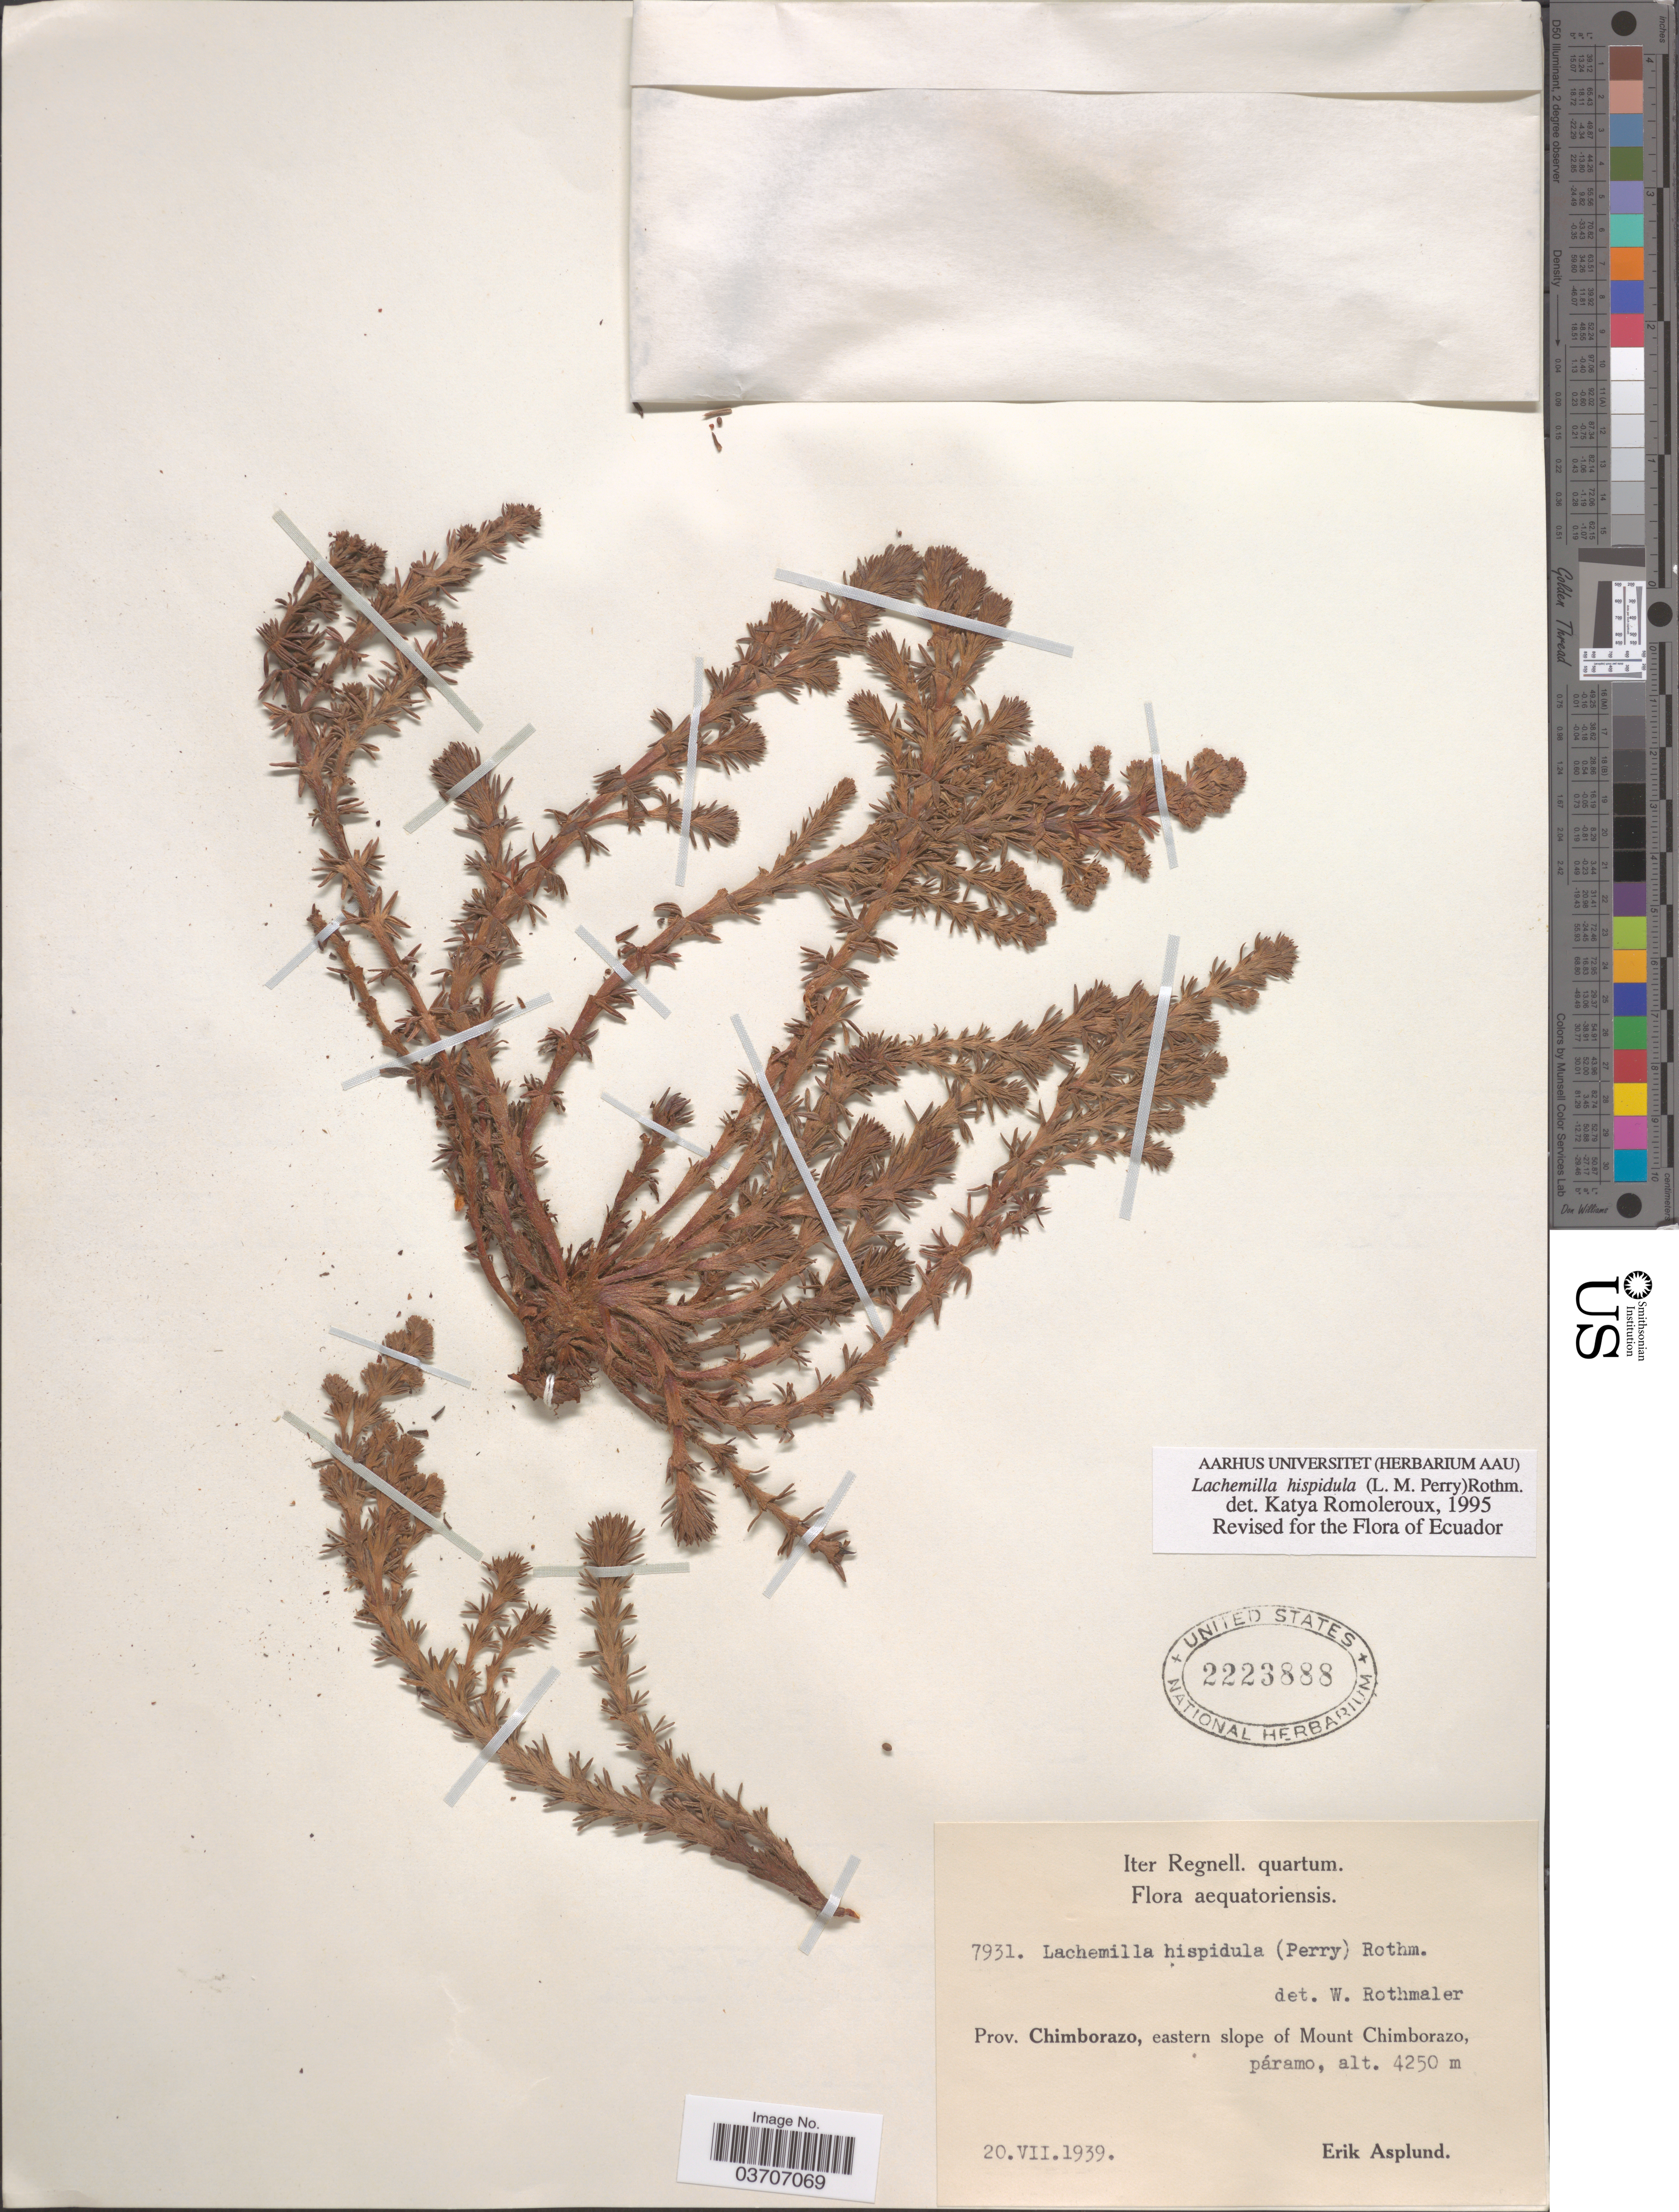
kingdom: Plantae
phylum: Tracheophyta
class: Magnoliopsida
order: Rosales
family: Rosaceae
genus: Lachemilla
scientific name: Lachemilla hispidula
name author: (L.M. Perry) Rothm.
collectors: E. Asplund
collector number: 7931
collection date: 1939-07-20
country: Ecuador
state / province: Chimborazo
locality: Regnell. quartum. Eastern slope of Mount Chimborazo.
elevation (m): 4250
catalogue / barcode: US 2223888